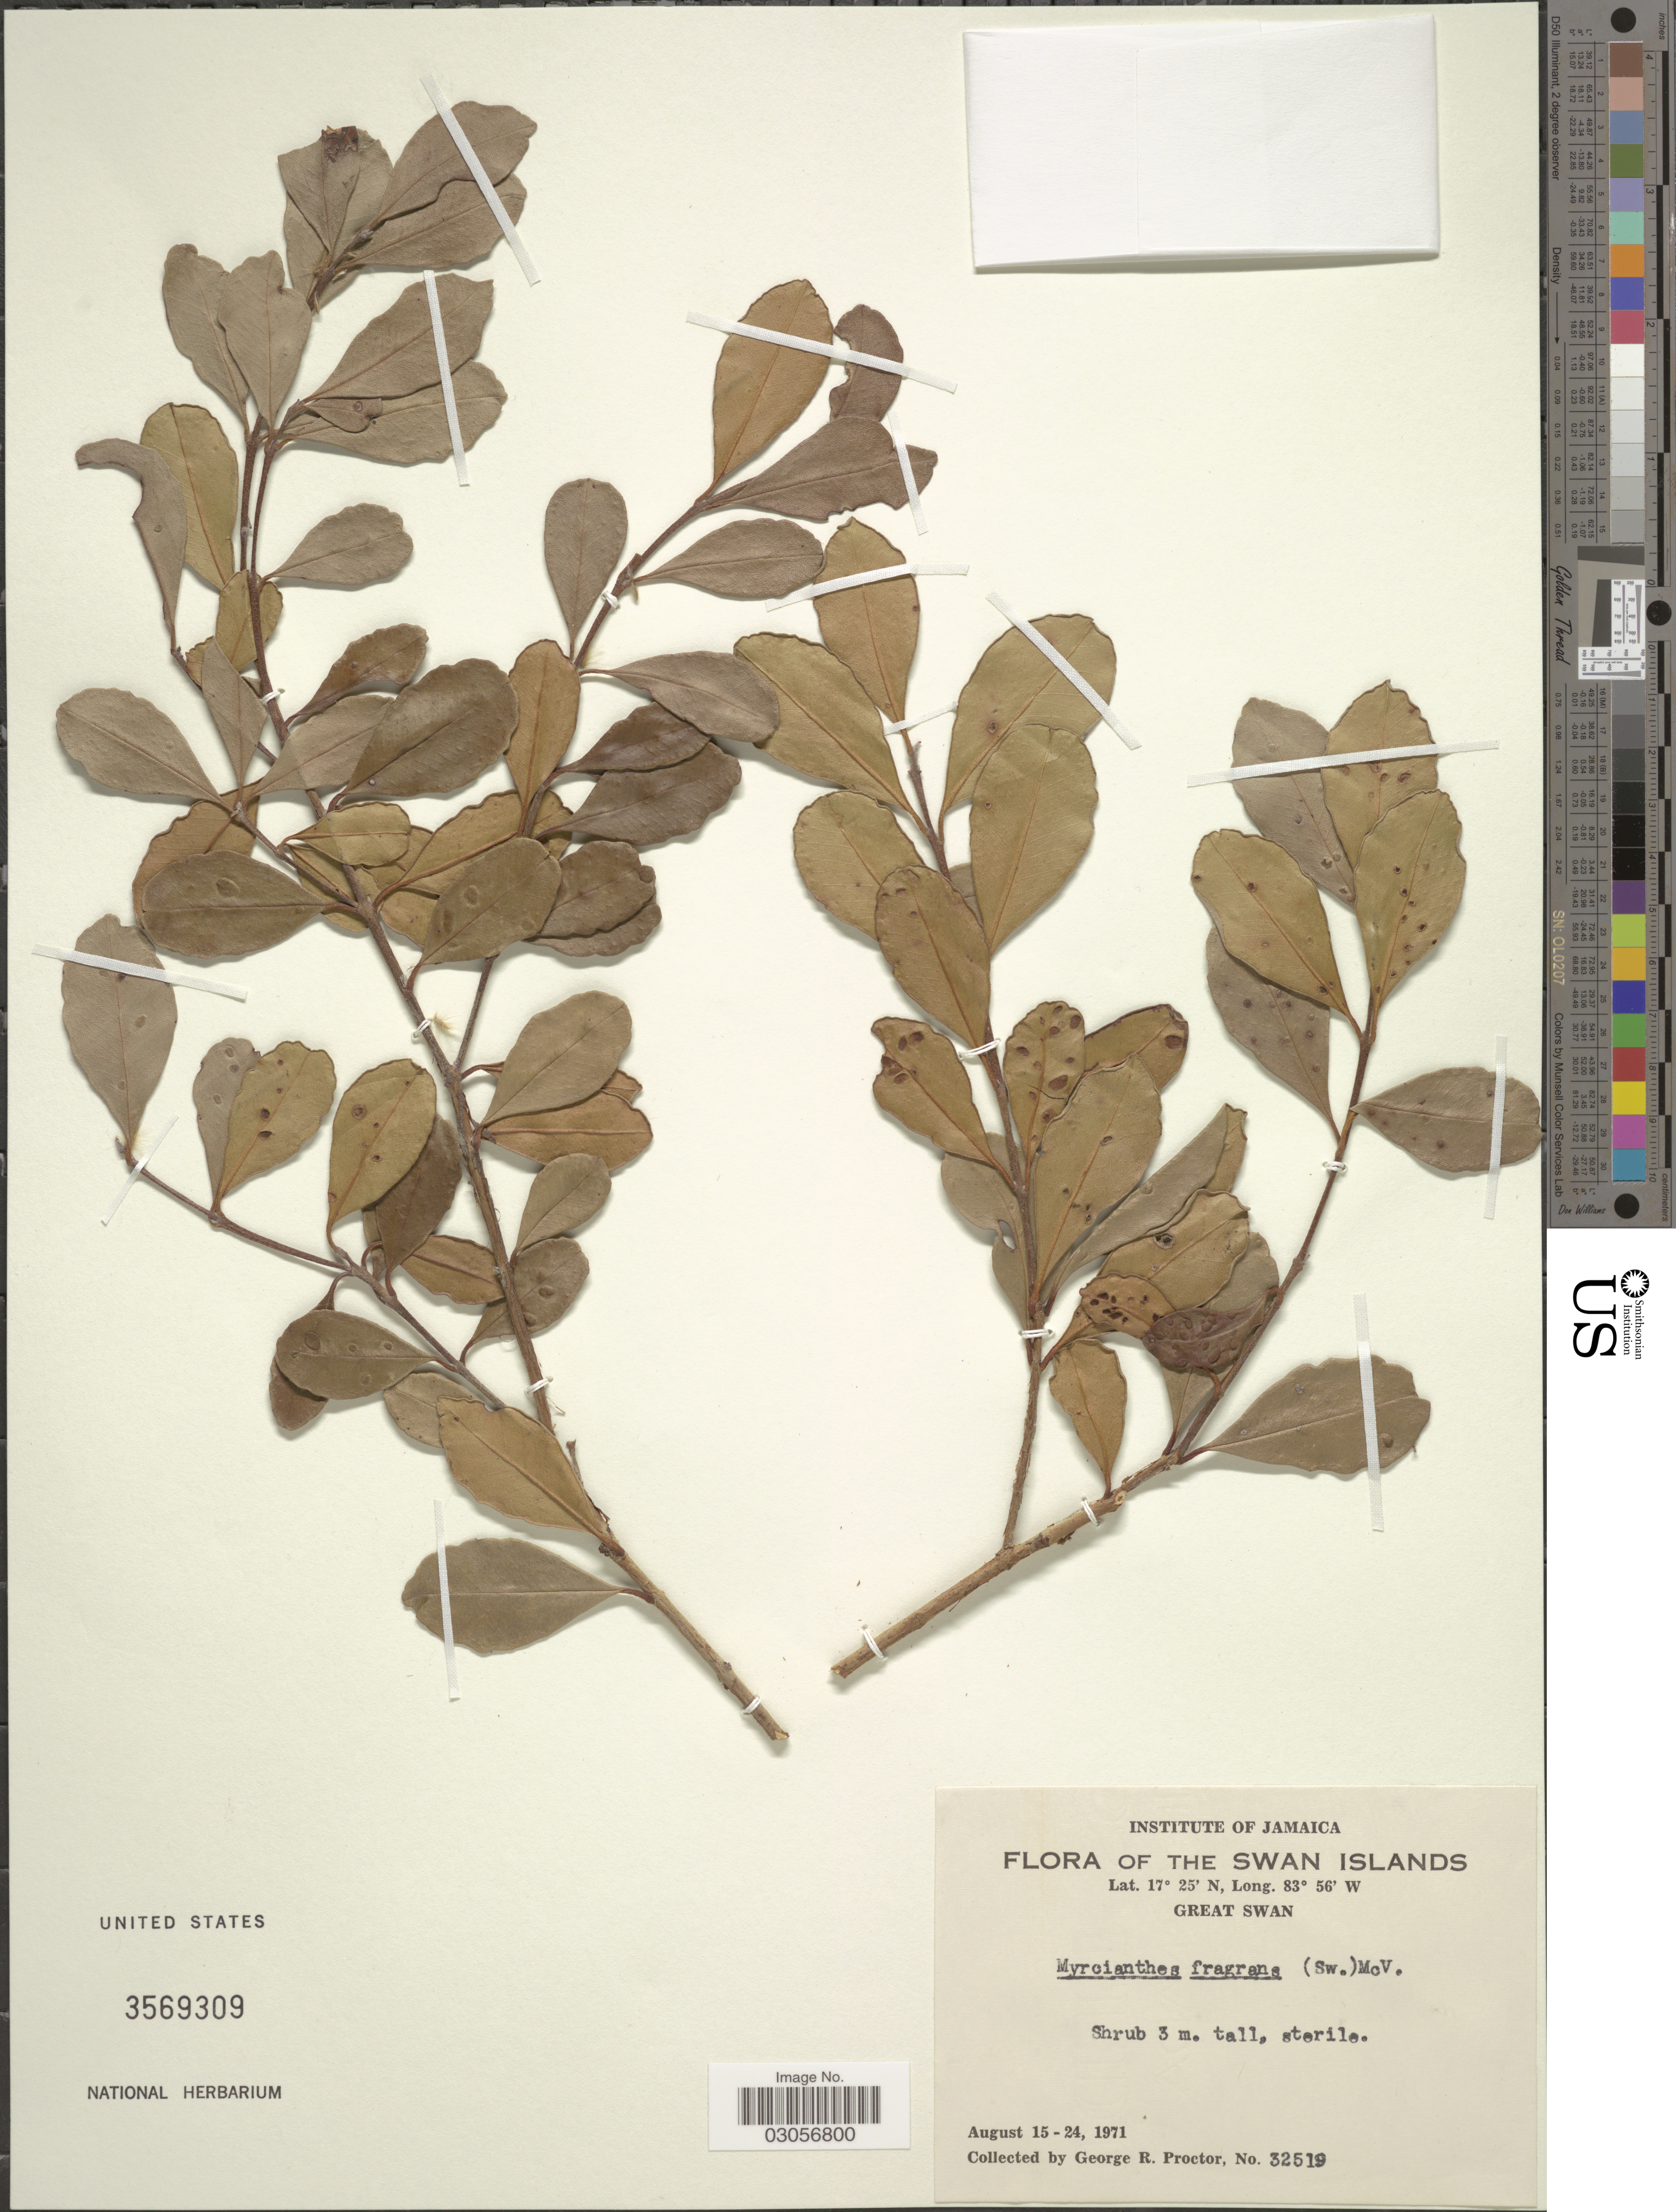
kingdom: Plantae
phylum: Tracheophyta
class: Magnoliopsida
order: Myrtales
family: Myrtaceae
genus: Myrcianthes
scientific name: Myrcianthes fragrans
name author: (Sw.) McVaugh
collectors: G. R. Proctor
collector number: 32519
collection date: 1971-08-15/1971-08-24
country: Honduras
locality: Swan Islands, Great Swan.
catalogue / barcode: US 3569309